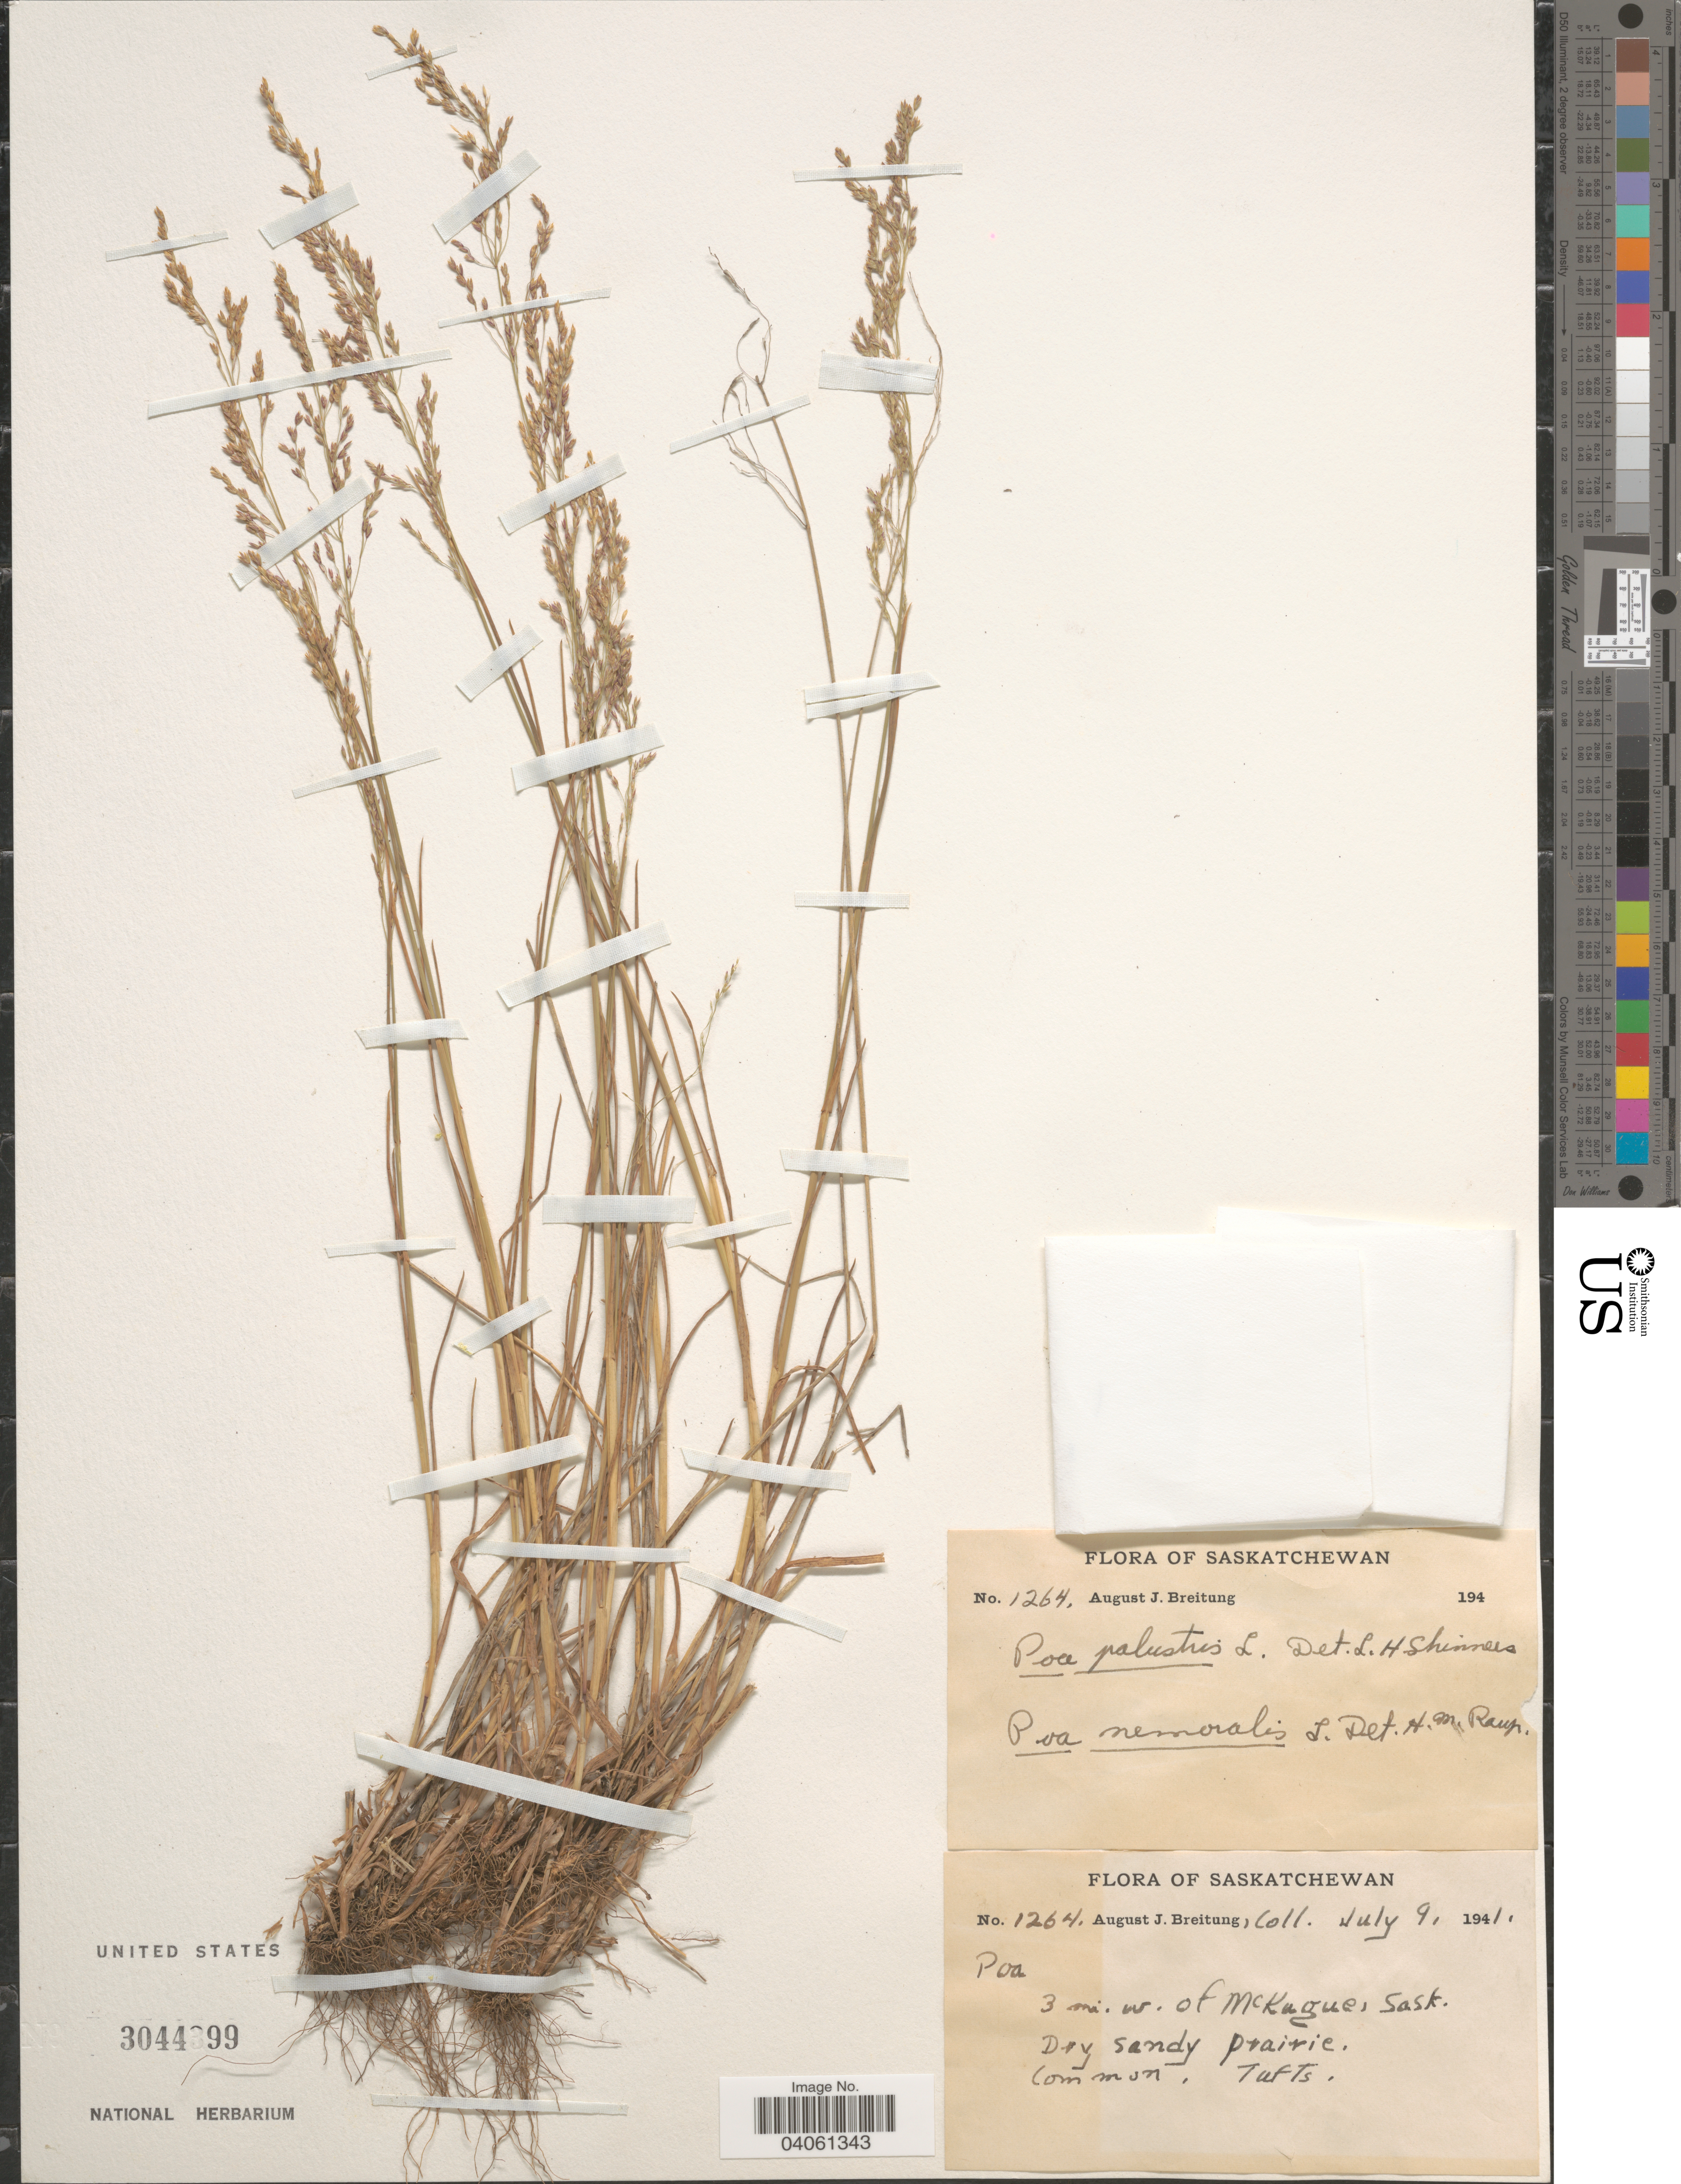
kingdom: Plantae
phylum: Tracheophyta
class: Liliopsida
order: Poales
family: Poaceae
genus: Poa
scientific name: Poa palustris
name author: L.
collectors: A. Breitung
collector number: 1264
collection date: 1941-07-09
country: Canada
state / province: Saskatchewan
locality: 3 mi. w. of McKugue. Dry sandy prairie.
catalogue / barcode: US 3044899